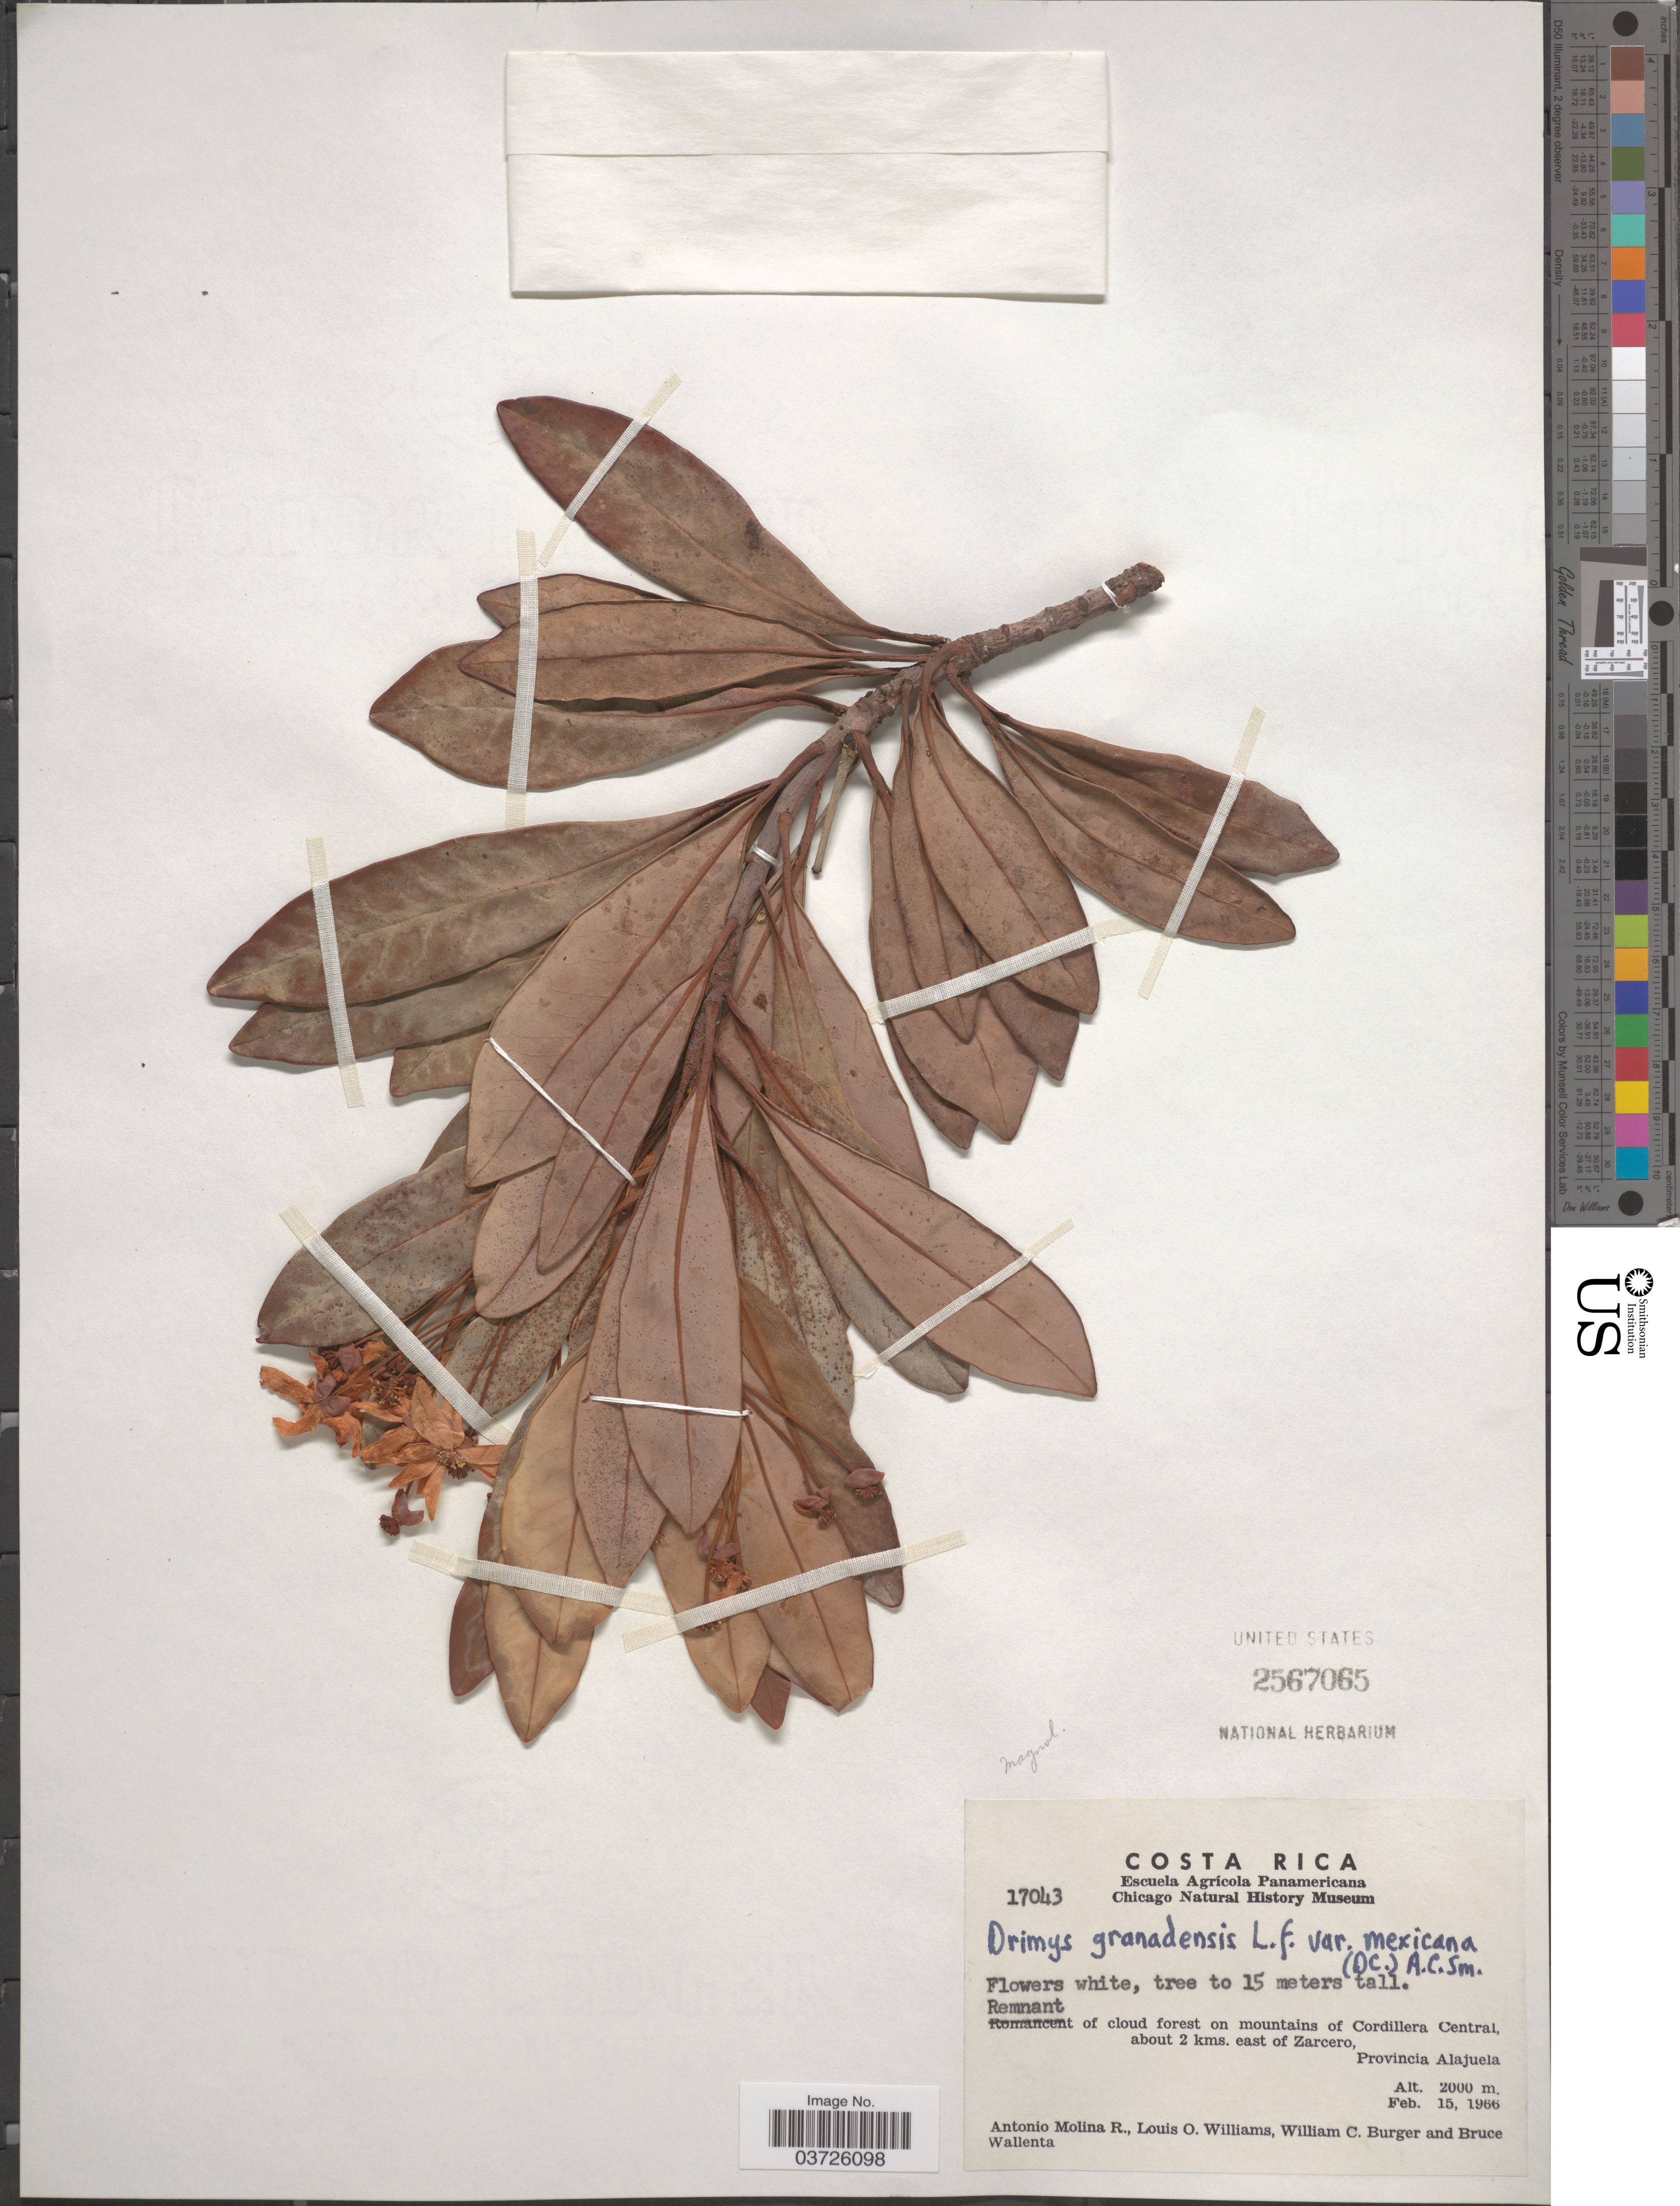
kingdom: Plantae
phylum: Tracheophyta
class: Magnoliopsida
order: Canellales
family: Winteraceae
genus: Drimys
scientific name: Drimys granadensis var. mexicana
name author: L. f.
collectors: A. Molina R., L. O. Williams, W. Burger & B. Wallenta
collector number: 17043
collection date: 1966-02-15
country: Costa Rica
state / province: Alajuela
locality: On mountains of Cordillera Central, about 2 kms. east of Zarcero.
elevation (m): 2000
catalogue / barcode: US 2567065